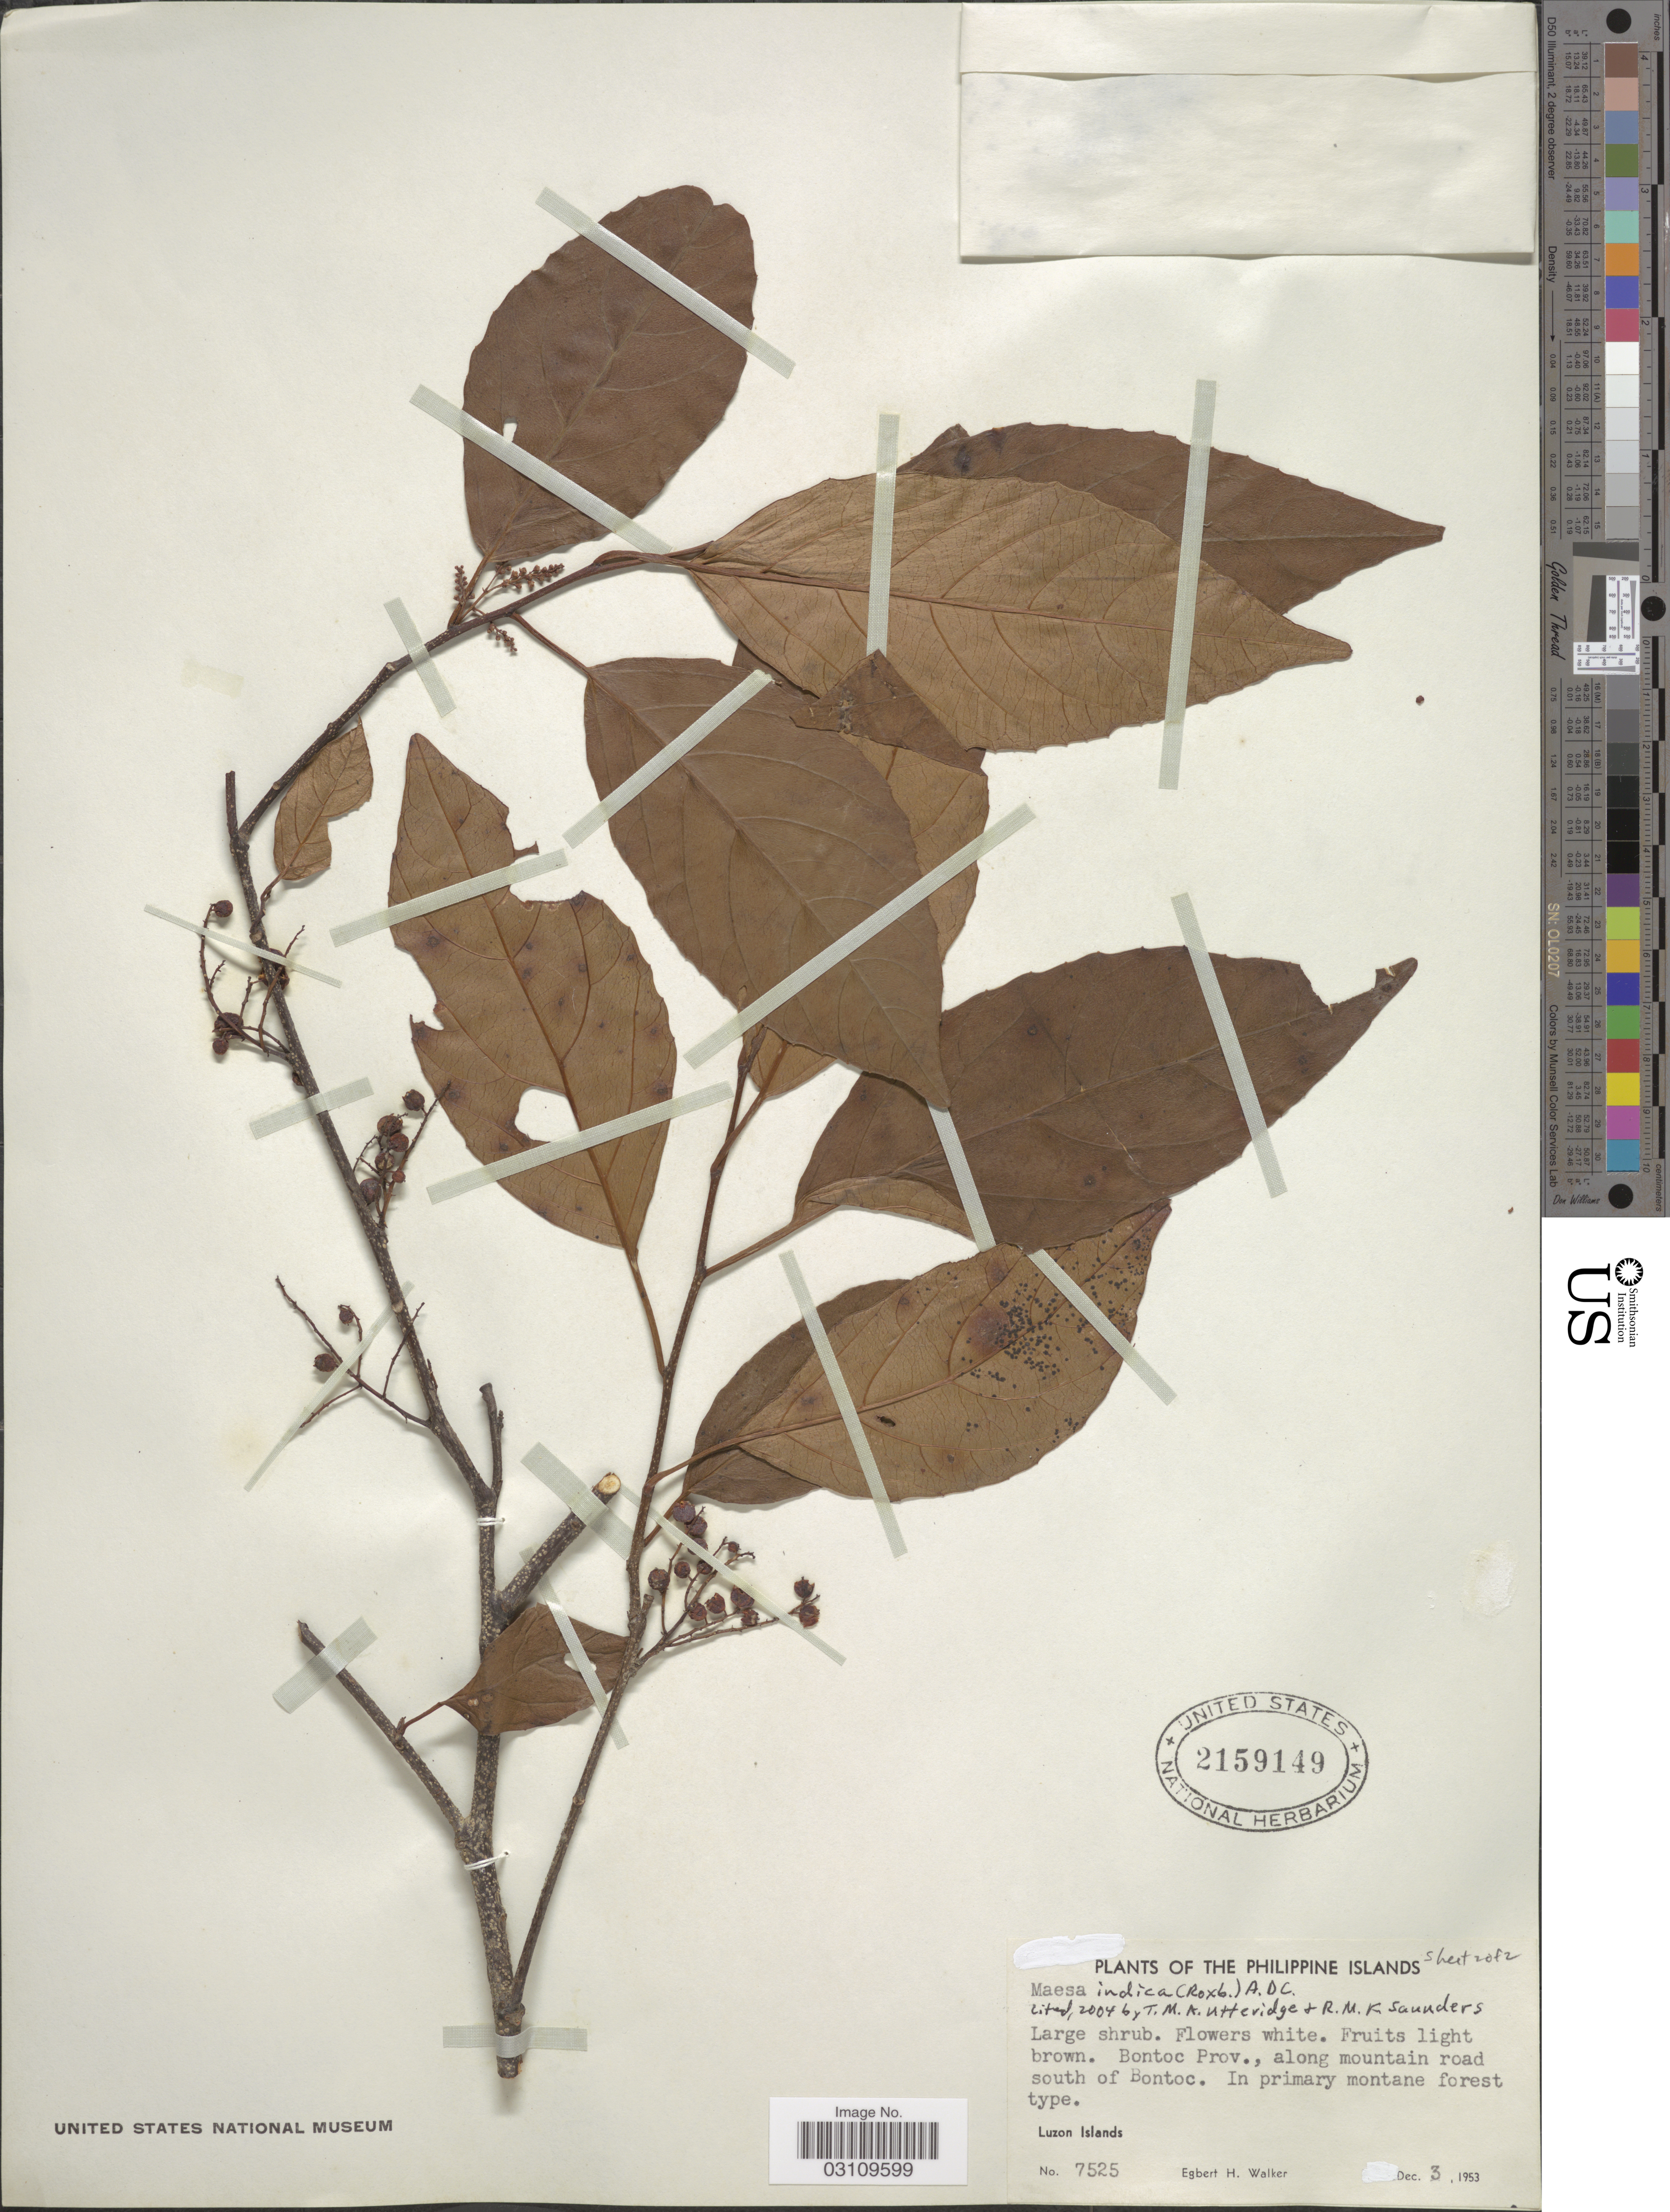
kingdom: Plantae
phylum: Tracheophyta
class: Magnoliopsida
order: Ericales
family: Primulaceae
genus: Maesa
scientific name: Maesa indica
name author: (Roxb.) A. DC.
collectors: E. H. Walker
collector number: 7525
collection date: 1953-12-03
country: Philippines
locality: Bontoc Prov., along mountain road south of Bontoc, Luzon Islands.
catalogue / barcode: US 2159149